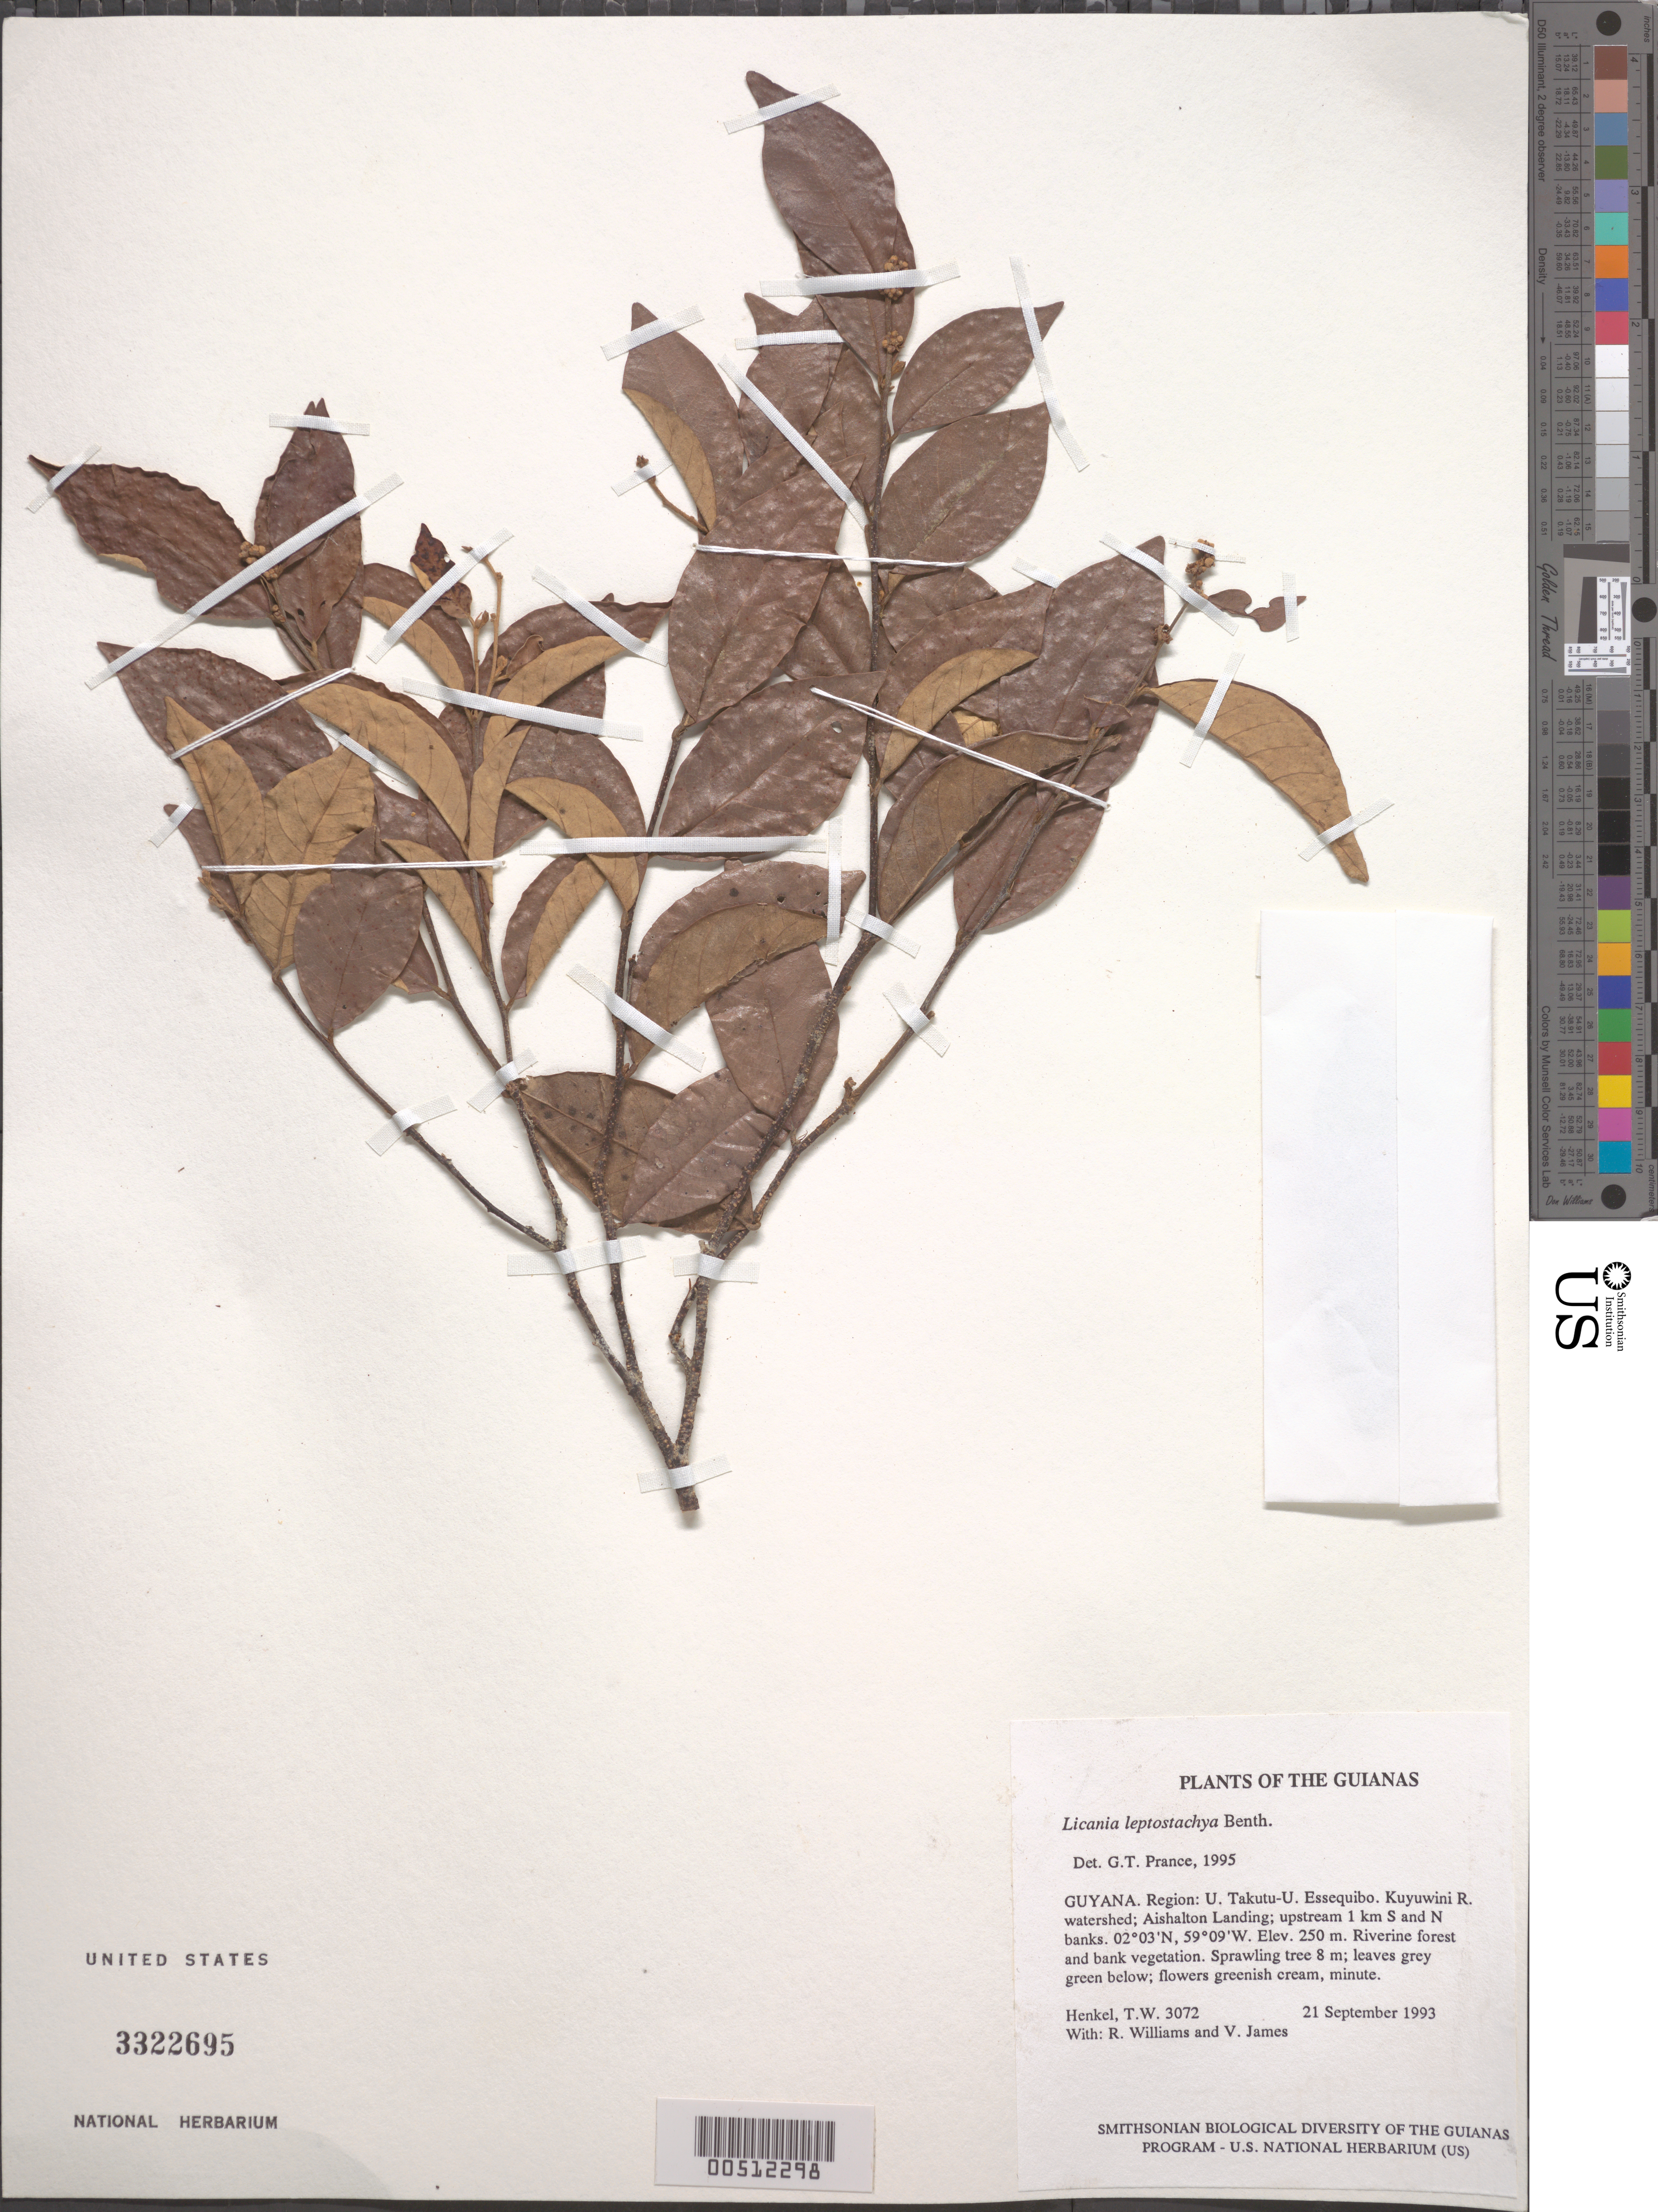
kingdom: Plantae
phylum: Tracheophyta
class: Magnoliopsida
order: Malpighiales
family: Chrysobalanaceae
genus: Licania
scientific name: Licania leptostachya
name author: Benth.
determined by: Prance, G. T.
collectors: T. Henkel, R. Williams & V. James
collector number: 3072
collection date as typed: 21 September 1993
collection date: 1993-09-21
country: Guyana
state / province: U. Takutu-U. Essequibo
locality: Kuyuwini R. watershed; Aishalton Landing; upstream 1 km S and N banks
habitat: Riverine forest and bank vegetation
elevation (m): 250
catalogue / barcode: US 3322695